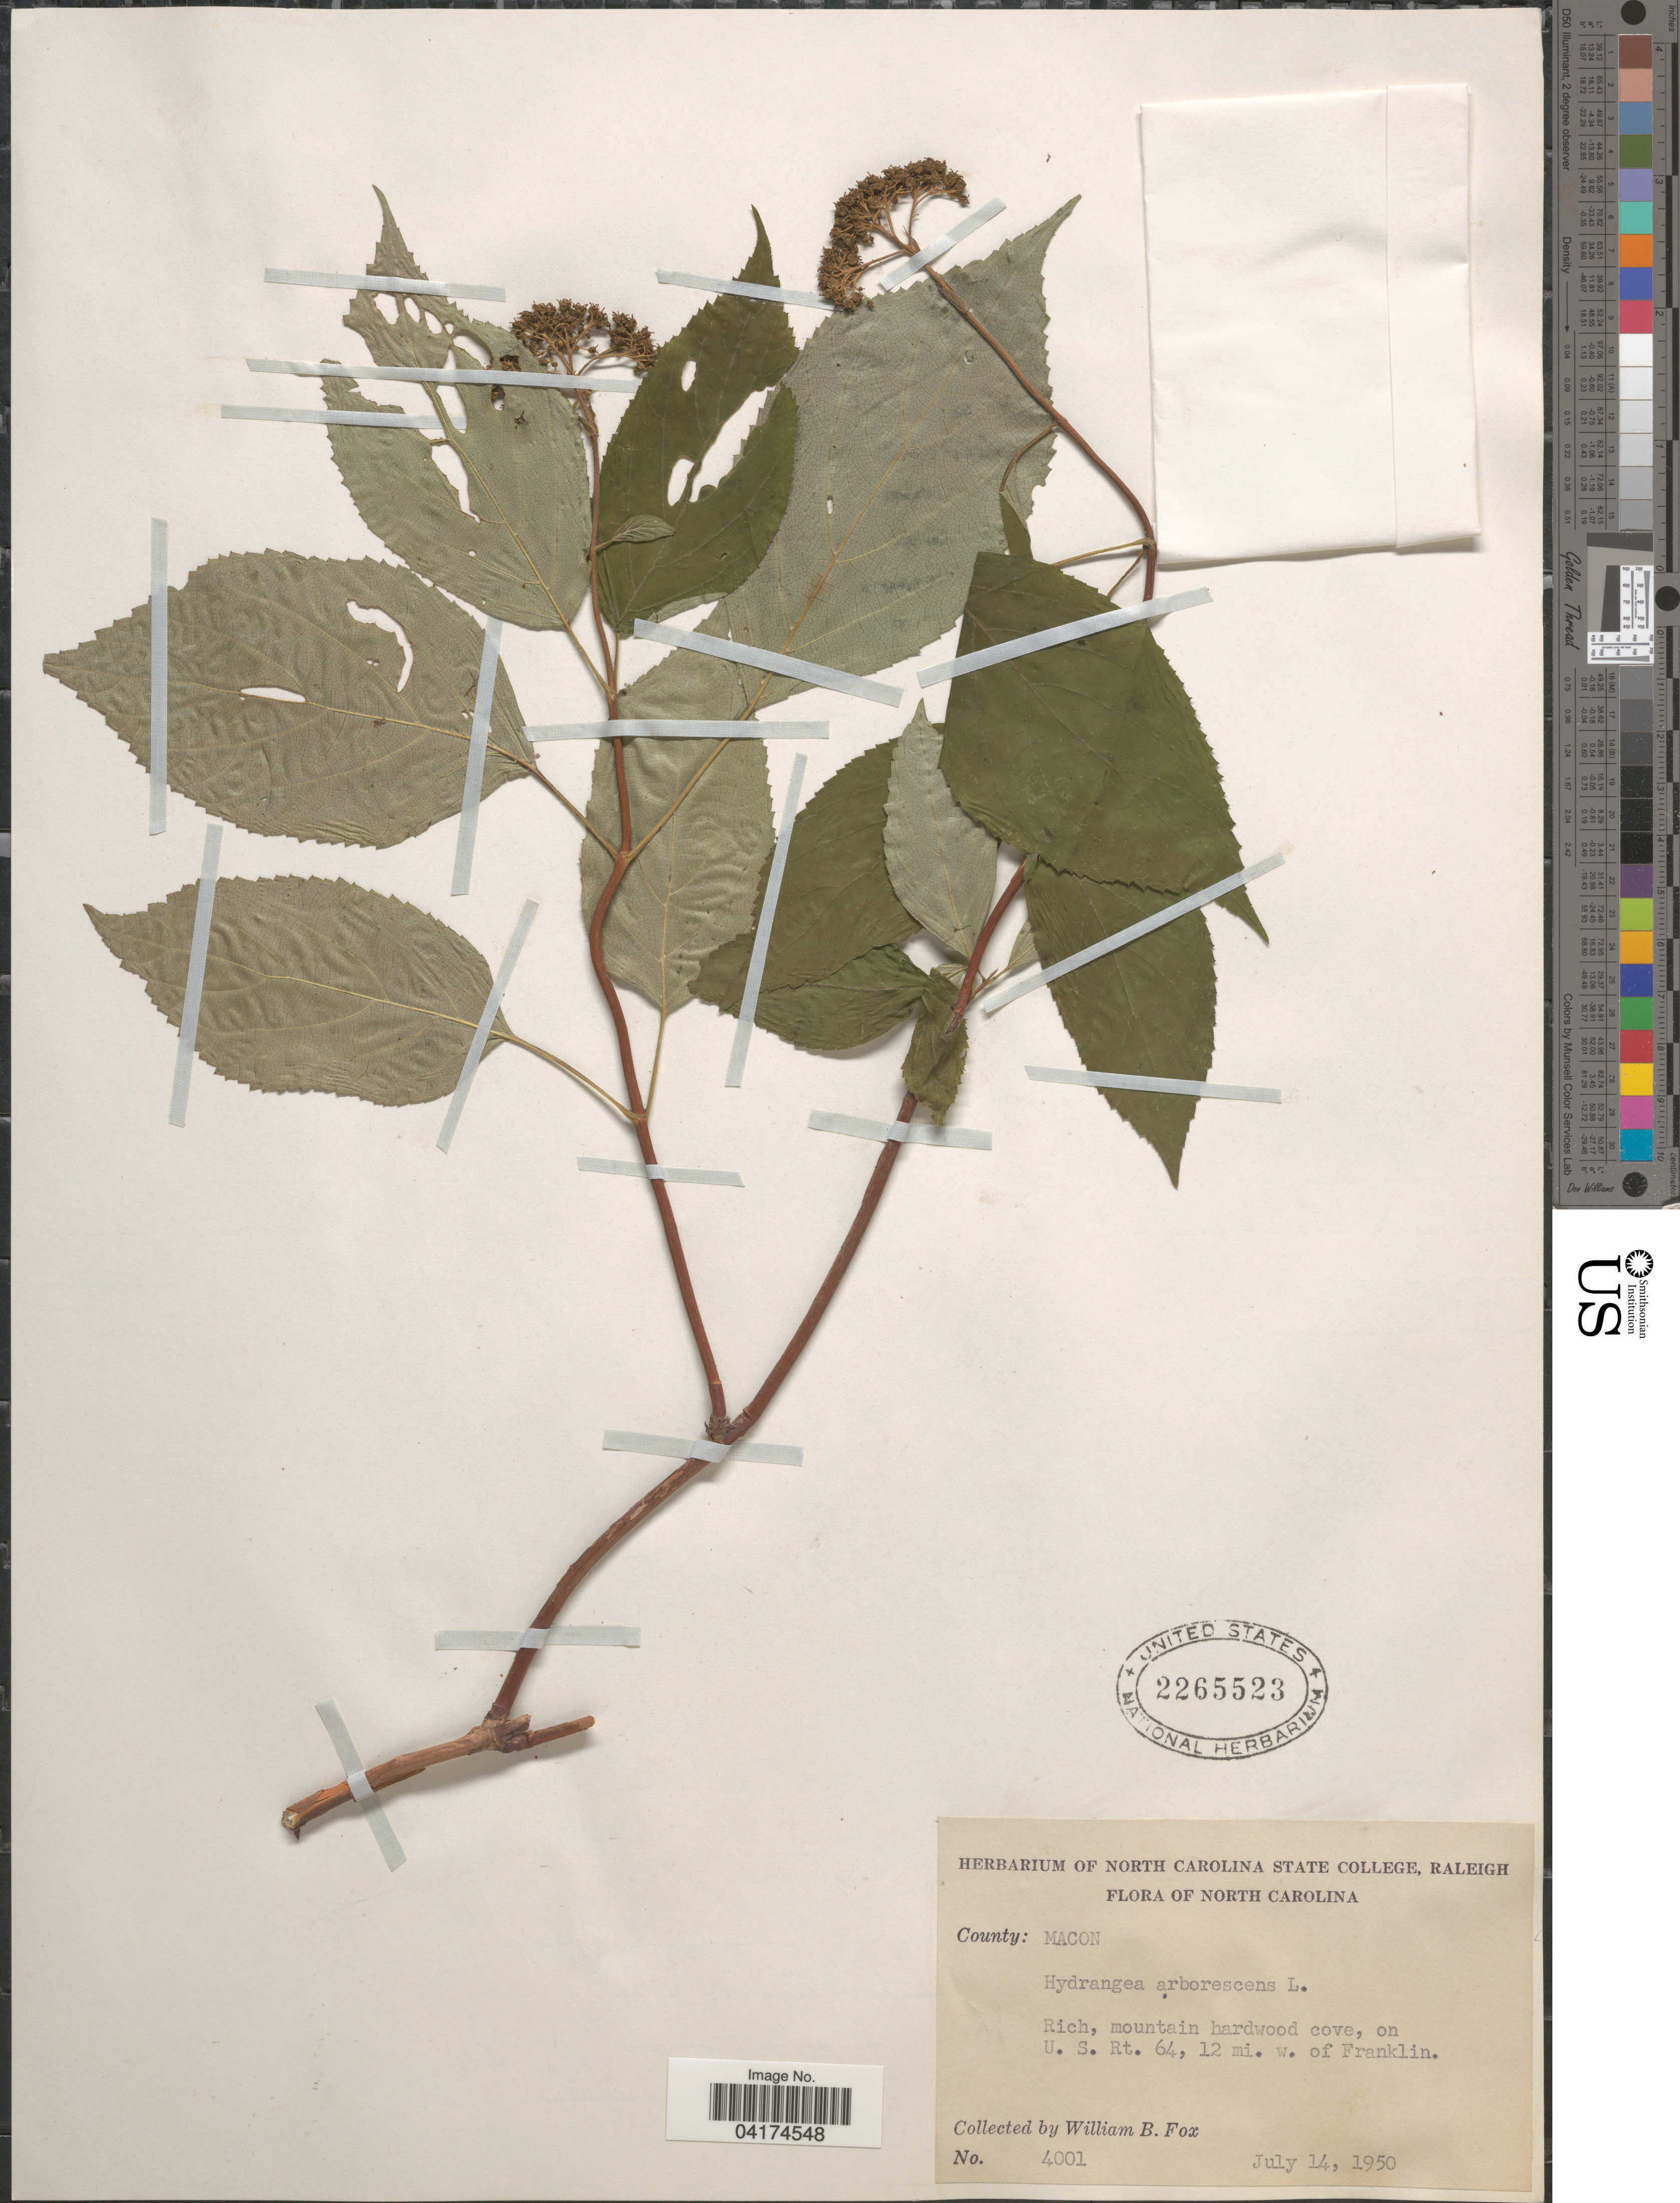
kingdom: Plantae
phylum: Tracheophyta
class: Magnoliopsida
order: Cornales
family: Hydrangeaceae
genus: Hydrangea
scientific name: Hydrangea arborescens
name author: L.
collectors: W. B. Fox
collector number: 4001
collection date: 1950-07-14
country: United States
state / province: North Carolina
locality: County: Macon. On U. S. Rt. 64, 12 mi. w. of Franklin.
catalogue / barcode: US 2265523